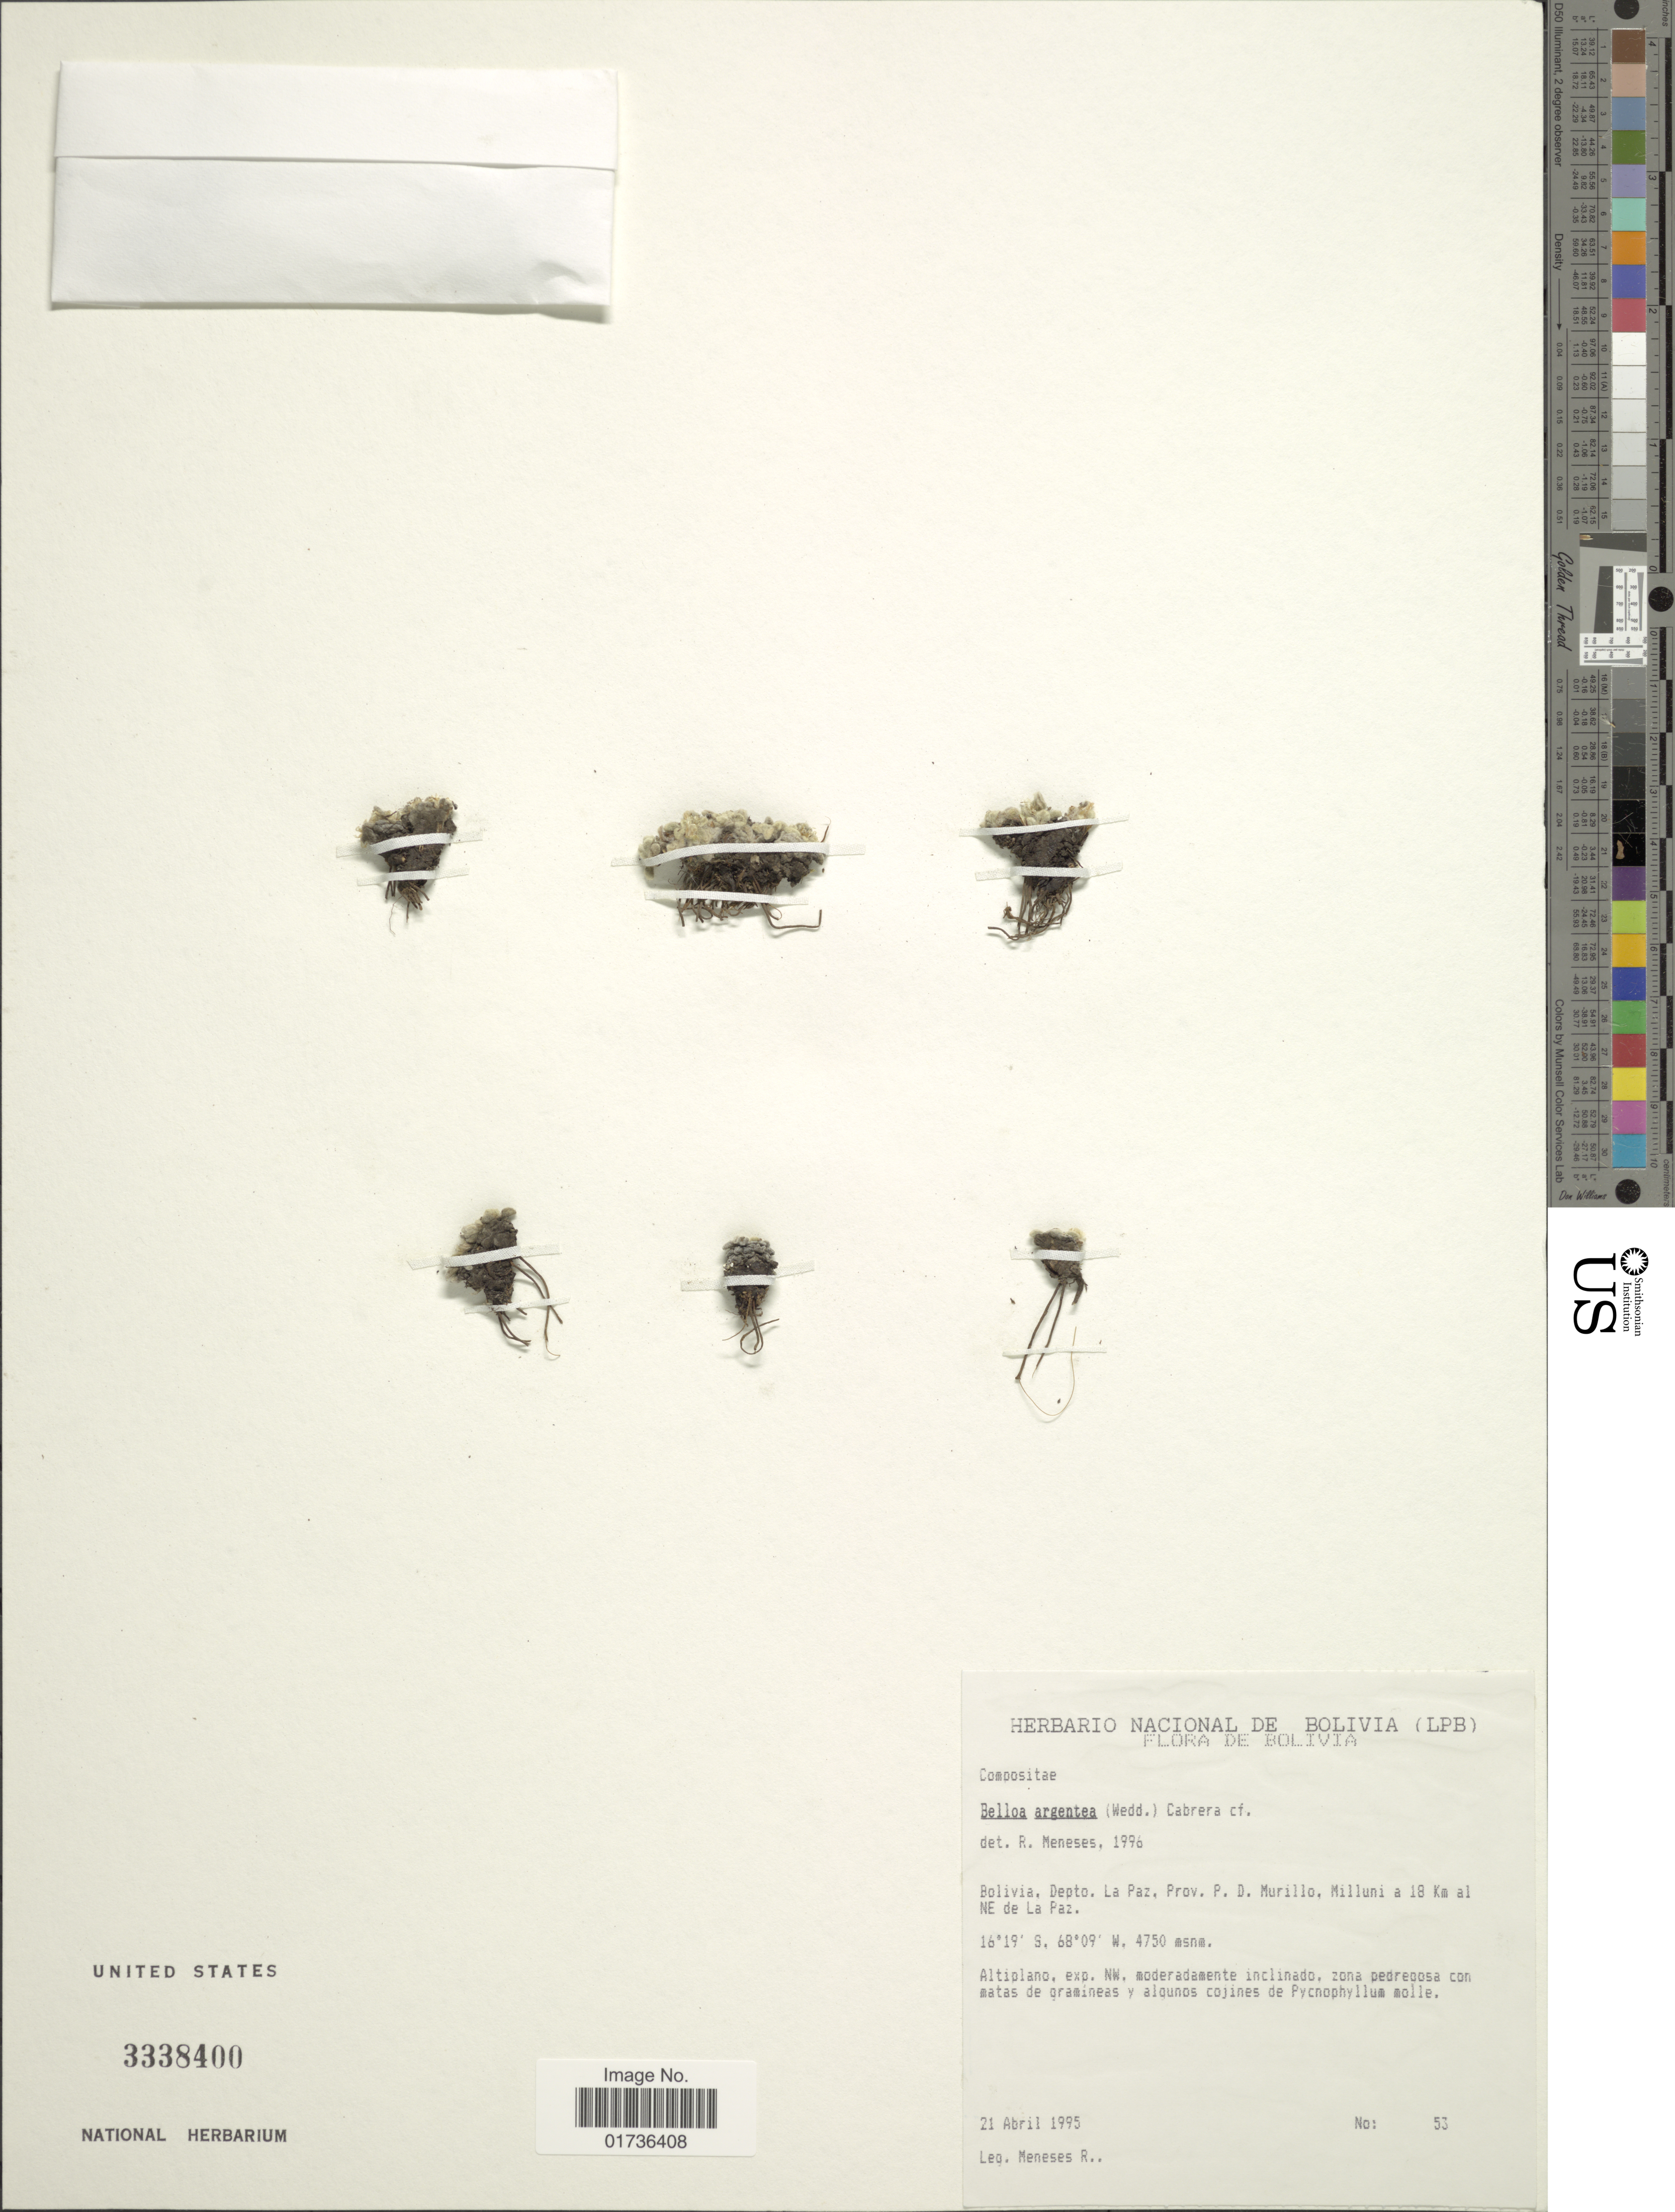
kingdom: Plantae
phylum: Tracheophyta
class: Magnoliopsida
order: Asterales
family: Asteraceae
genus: Belloa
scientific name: Belloa argentea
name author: (Wedd.) Cabrera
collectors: R. I. Meneses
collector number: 53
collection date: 1995-04-21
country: Bolivia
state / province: La Paz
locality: Depto. La Paz, Prov. P.D. Murillo, Milluni a 18 Km al NE de La Paz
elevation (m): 4750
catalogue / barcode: US 3338400